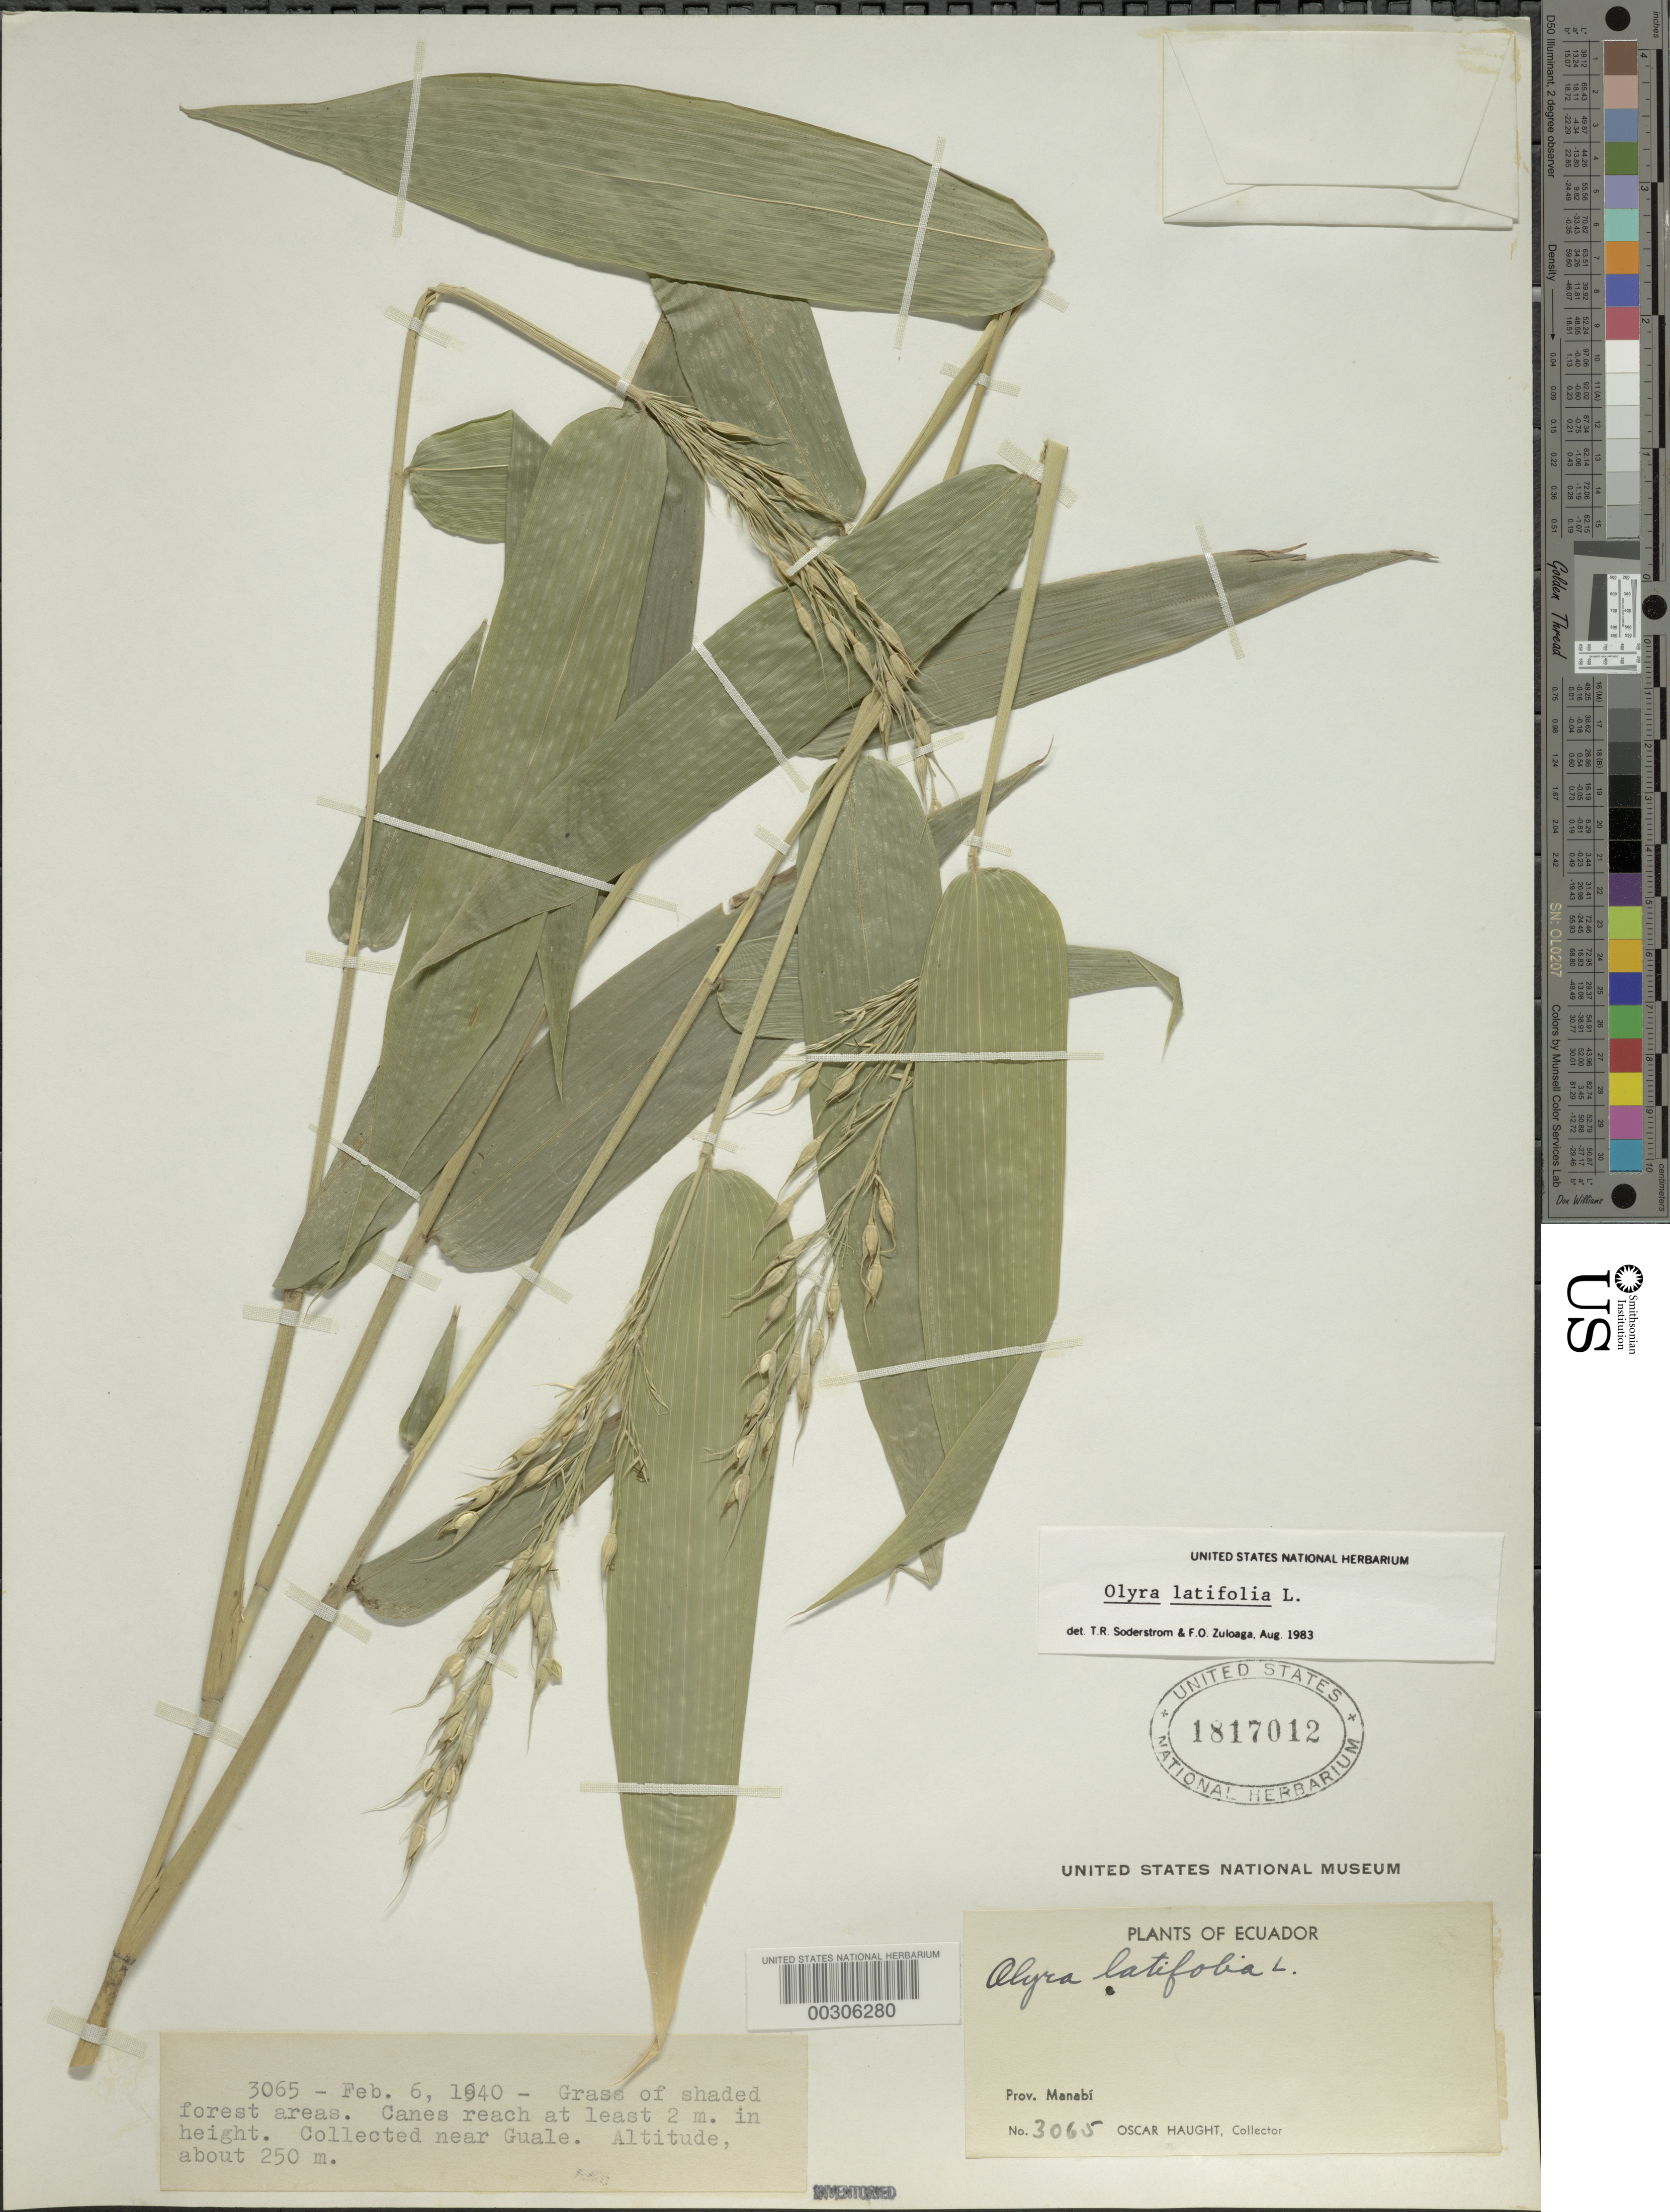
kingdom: Plantae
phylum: Tracheophyta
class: Liliopsida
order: Poales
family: Poaceae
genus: Olyra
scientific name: Olyra latifolia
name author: L.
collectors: O. L. Haught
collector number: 3065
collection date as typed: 06 Feb 1940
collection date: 1940-02-06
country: Ecuador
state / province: Manabí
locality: Guale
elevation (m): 250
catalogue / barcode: US 1817012